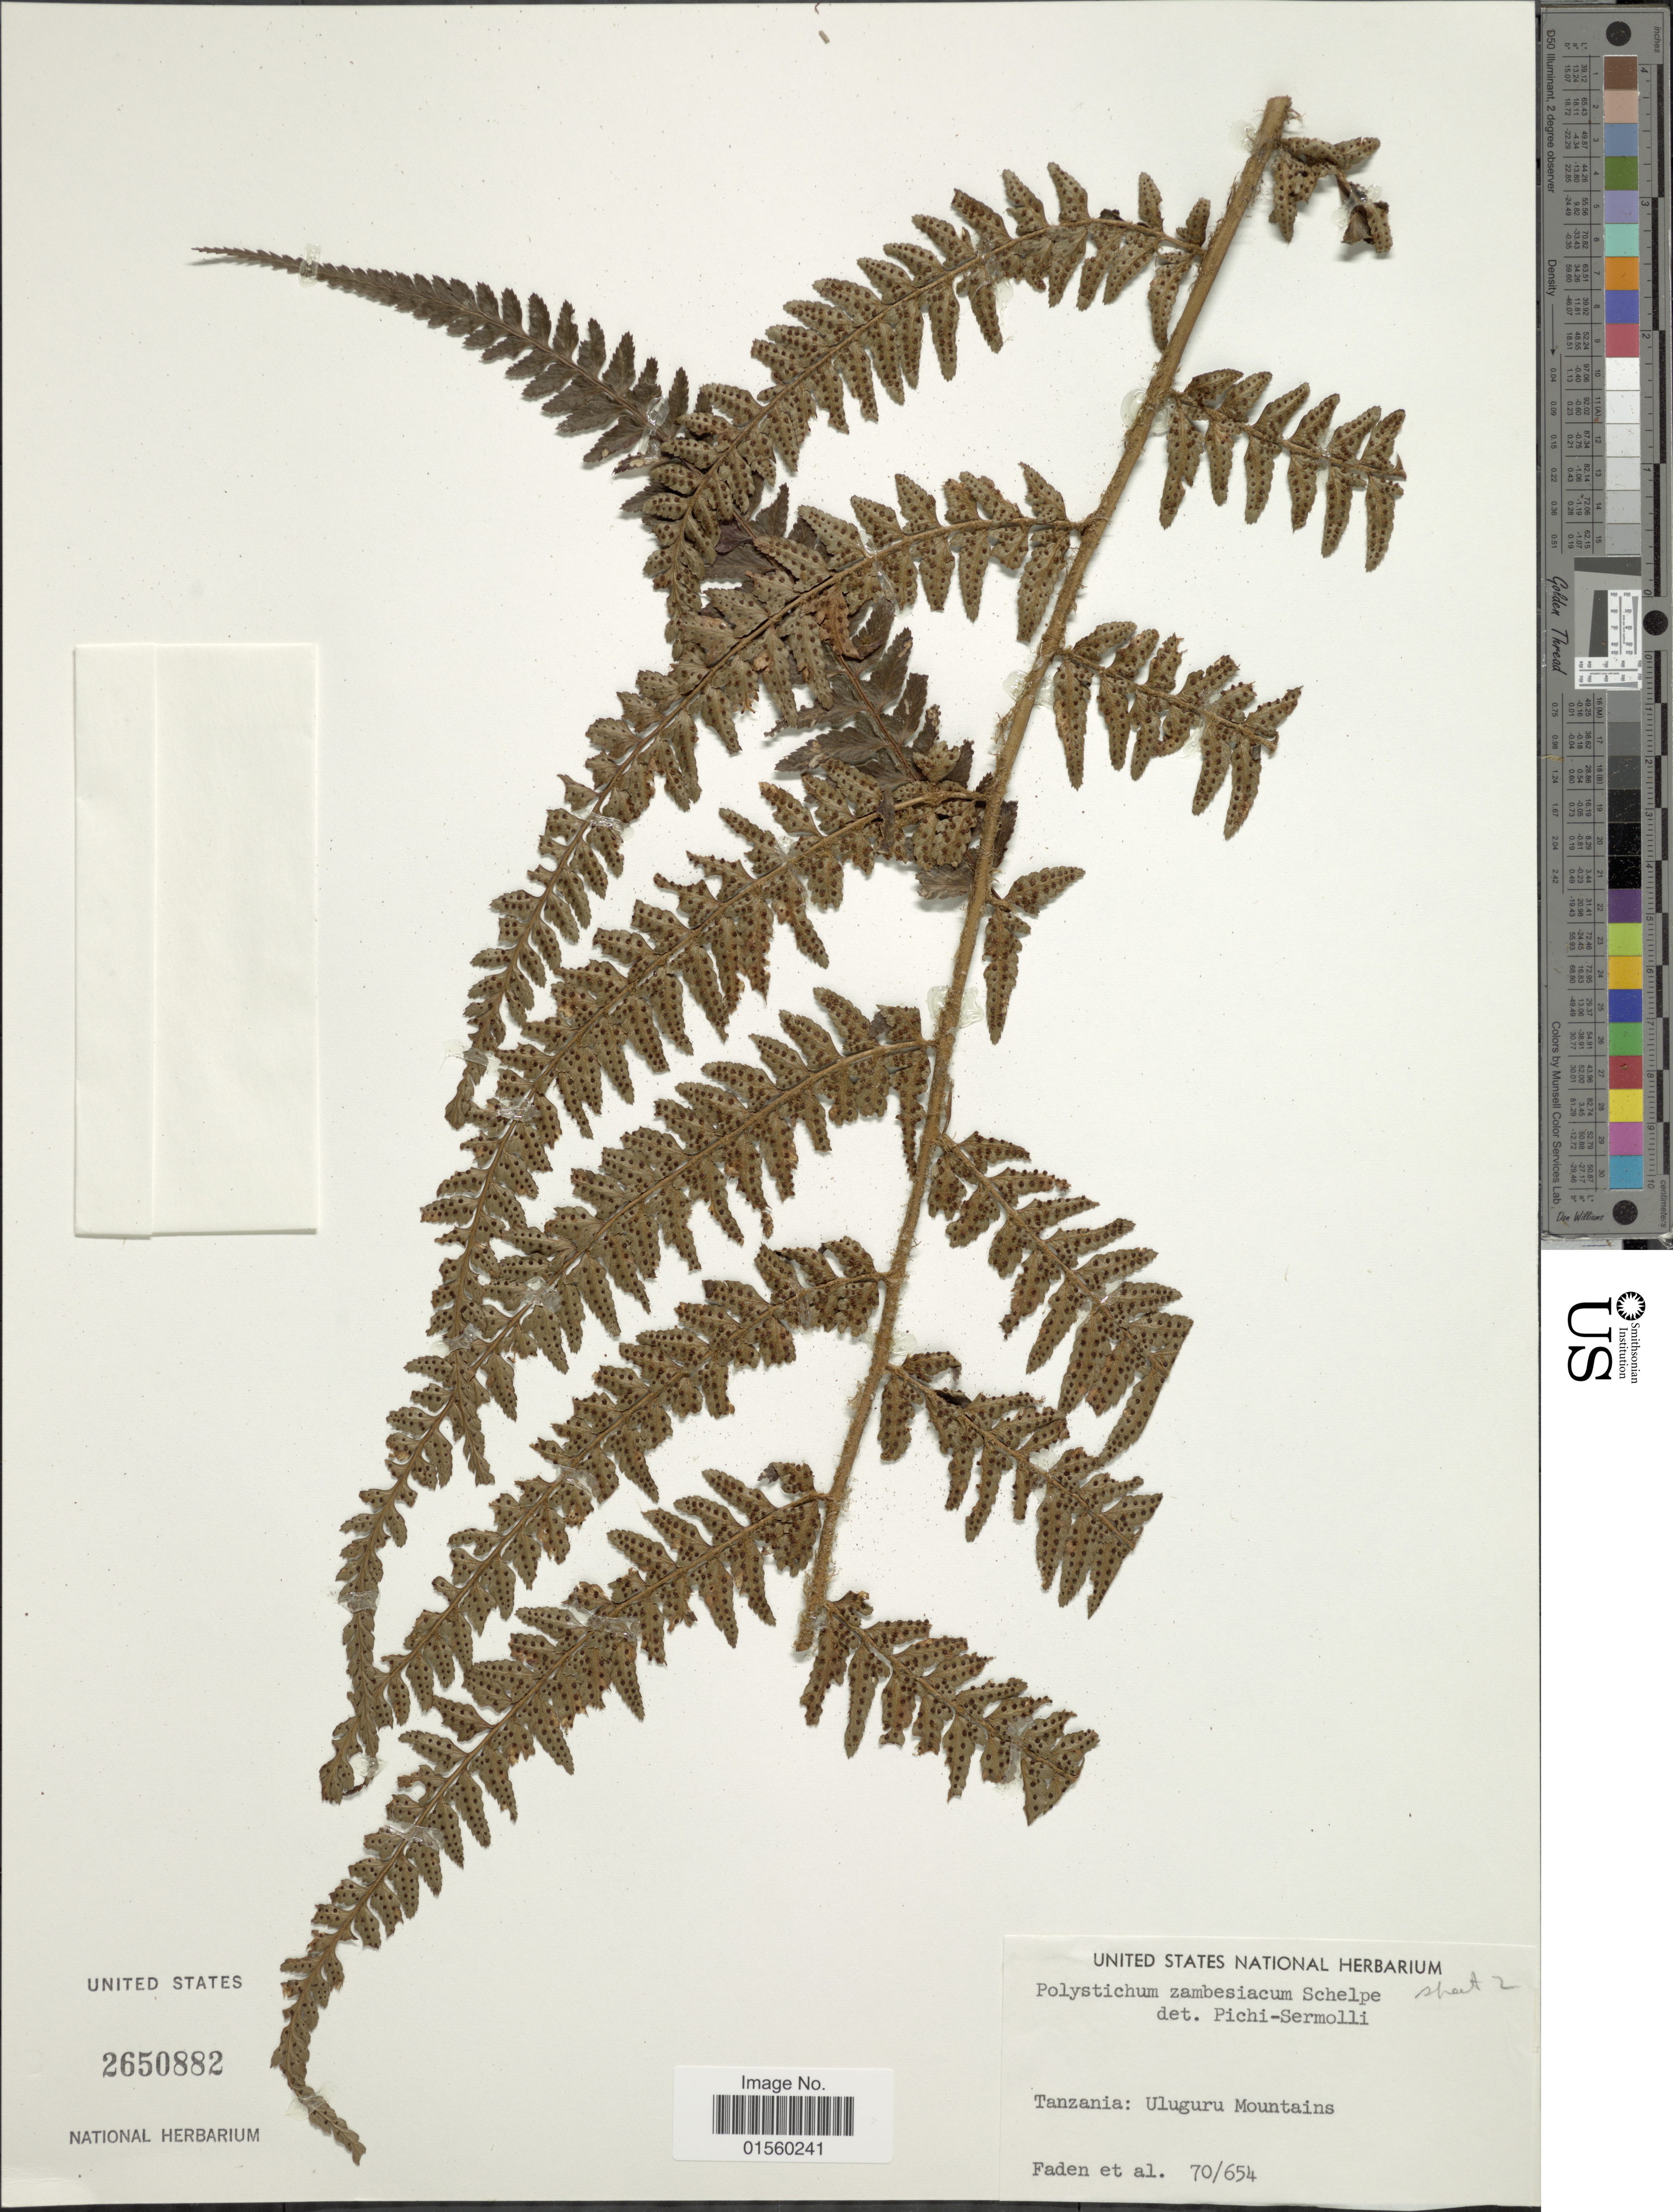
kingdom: Plantae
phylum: Tracheophyta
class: Polypodiopsida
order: Polypodiales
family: Dryopteridaceae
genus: Polystichum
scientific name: Polystichum zambesiacum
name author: Schelpe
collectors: -- Faden & et al.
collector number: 70/654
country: Tanzania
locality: Uluguru Mountains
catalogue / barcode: US 2650882